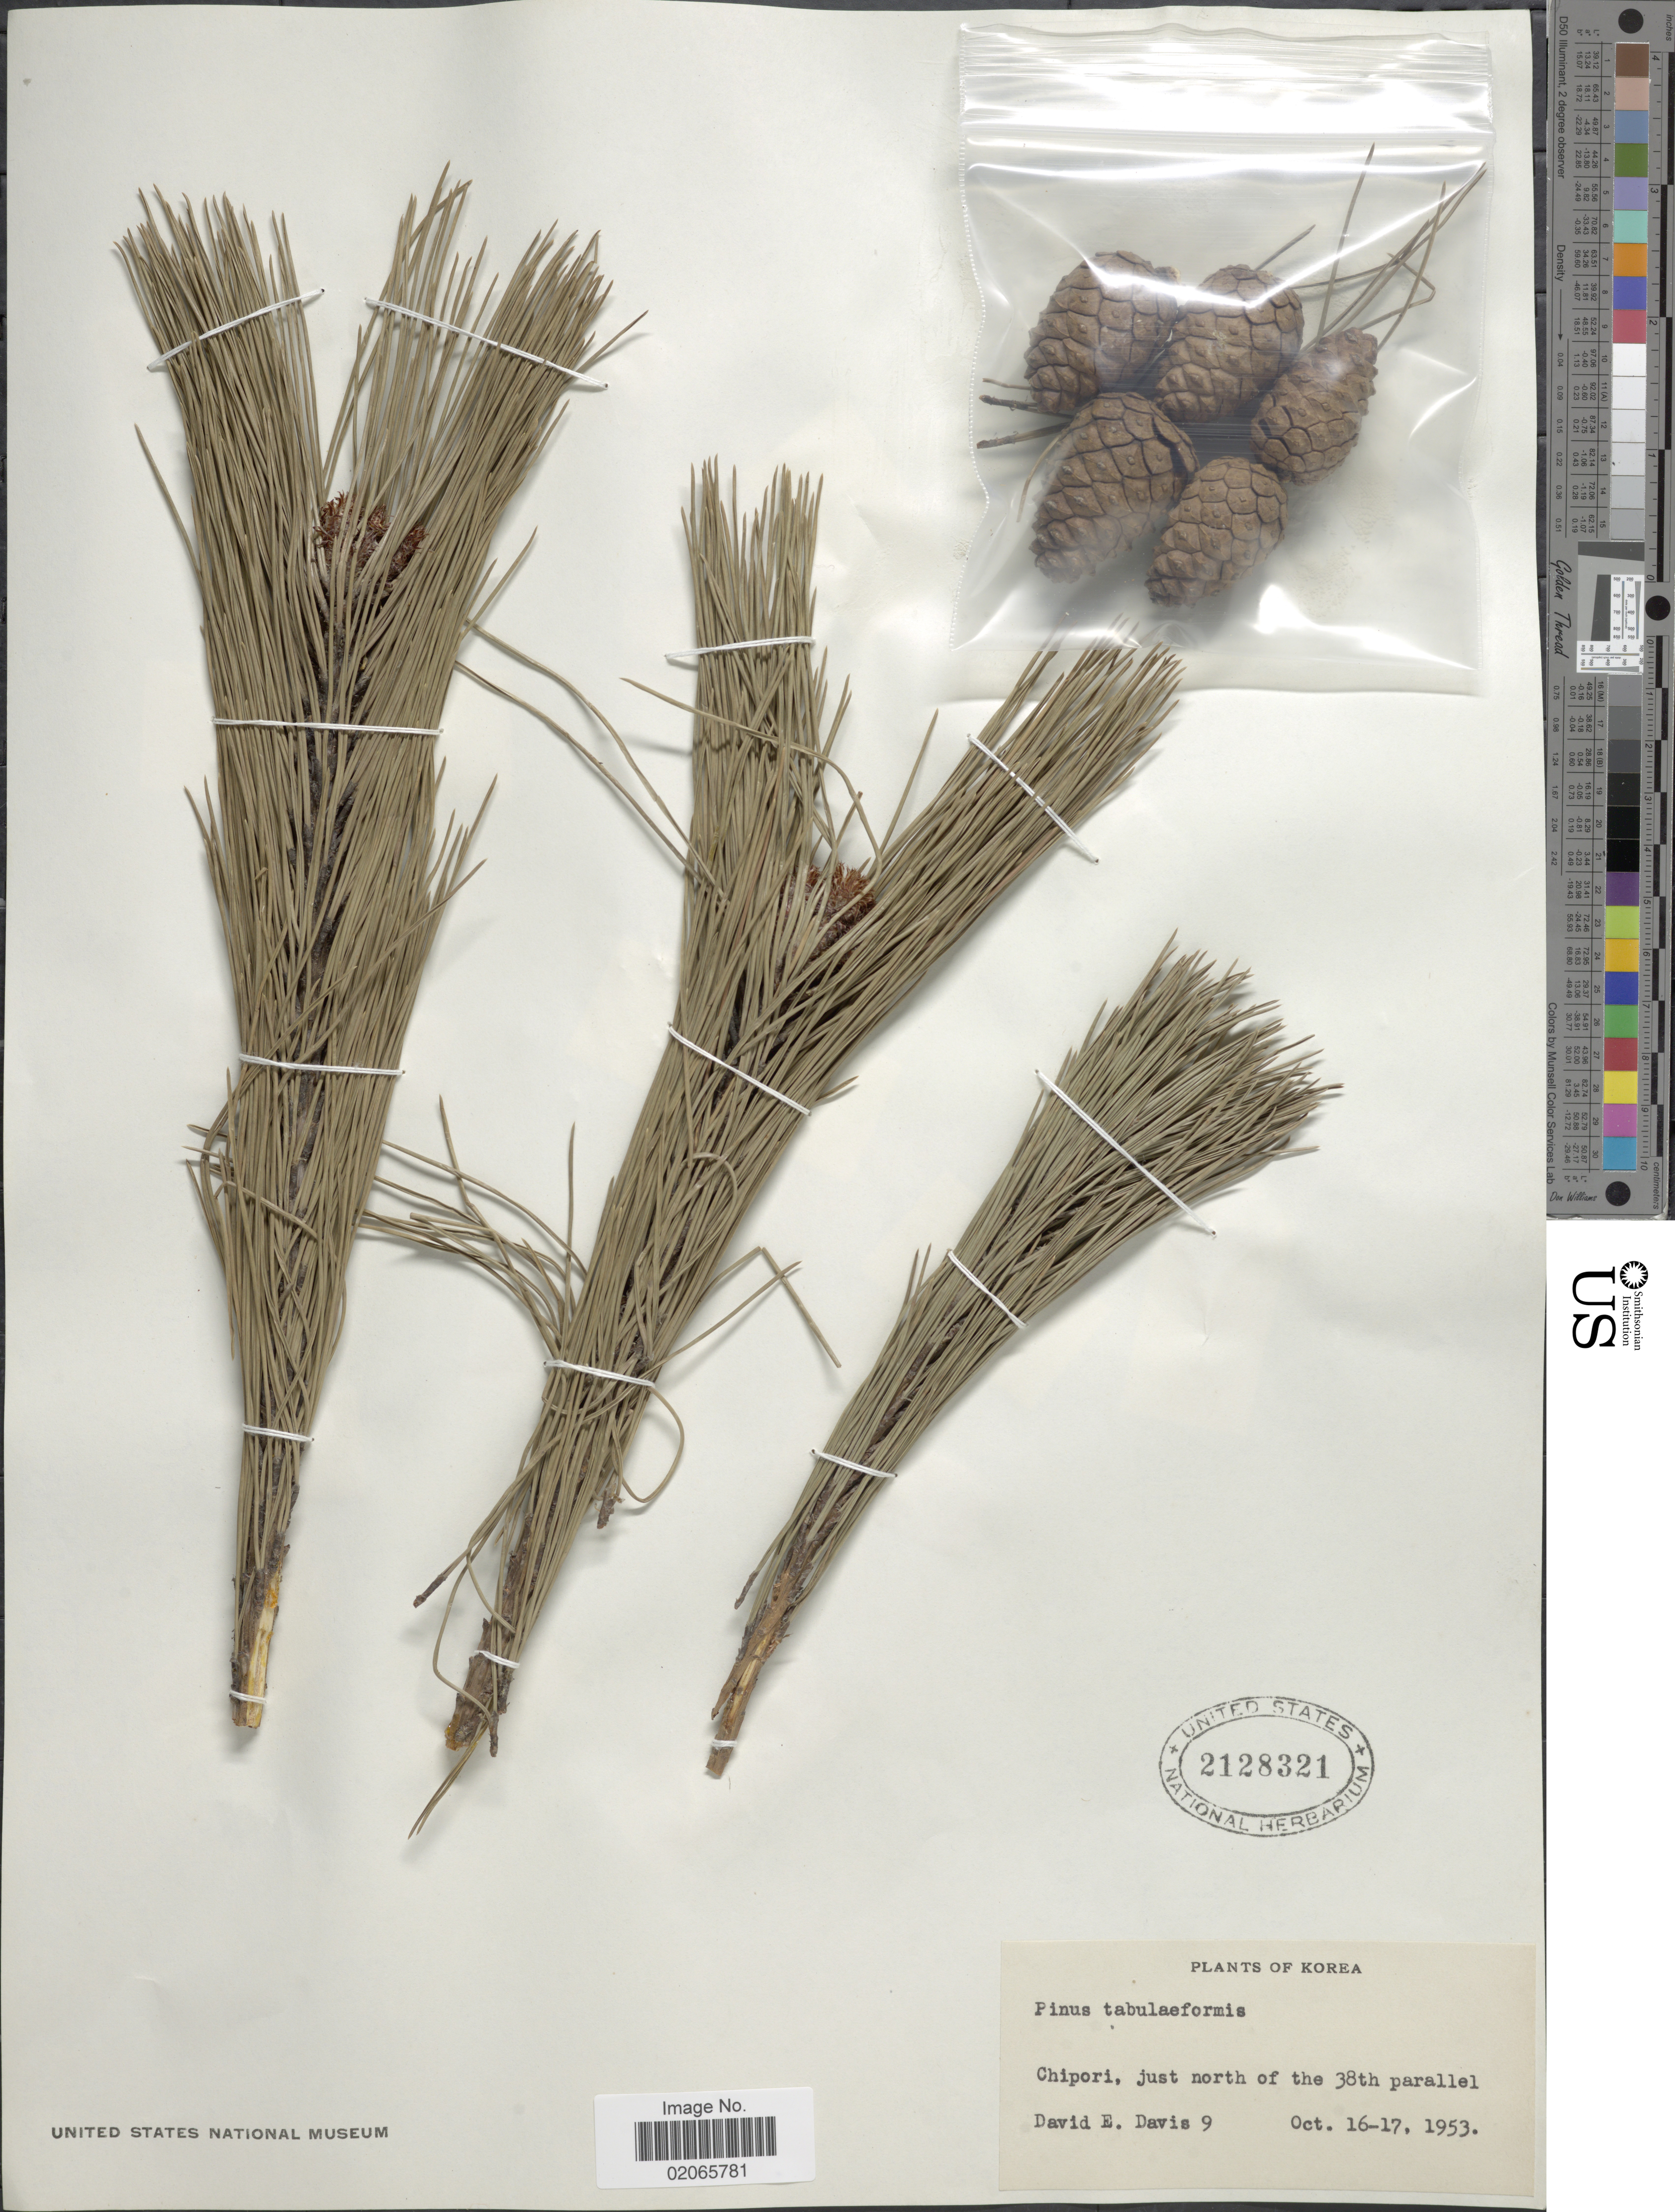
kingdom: Plantae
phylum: Tracheophyta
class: Pinopsida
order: Pinales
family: Pinaceae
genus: Pinus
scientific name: Pinus tabuliformis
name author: Carrière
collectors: D. Davis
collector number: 9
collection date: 1953-10-16/1953-10-17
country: South Korea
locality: Chipori, just north of the 38th parallel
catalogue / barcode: US 2128321